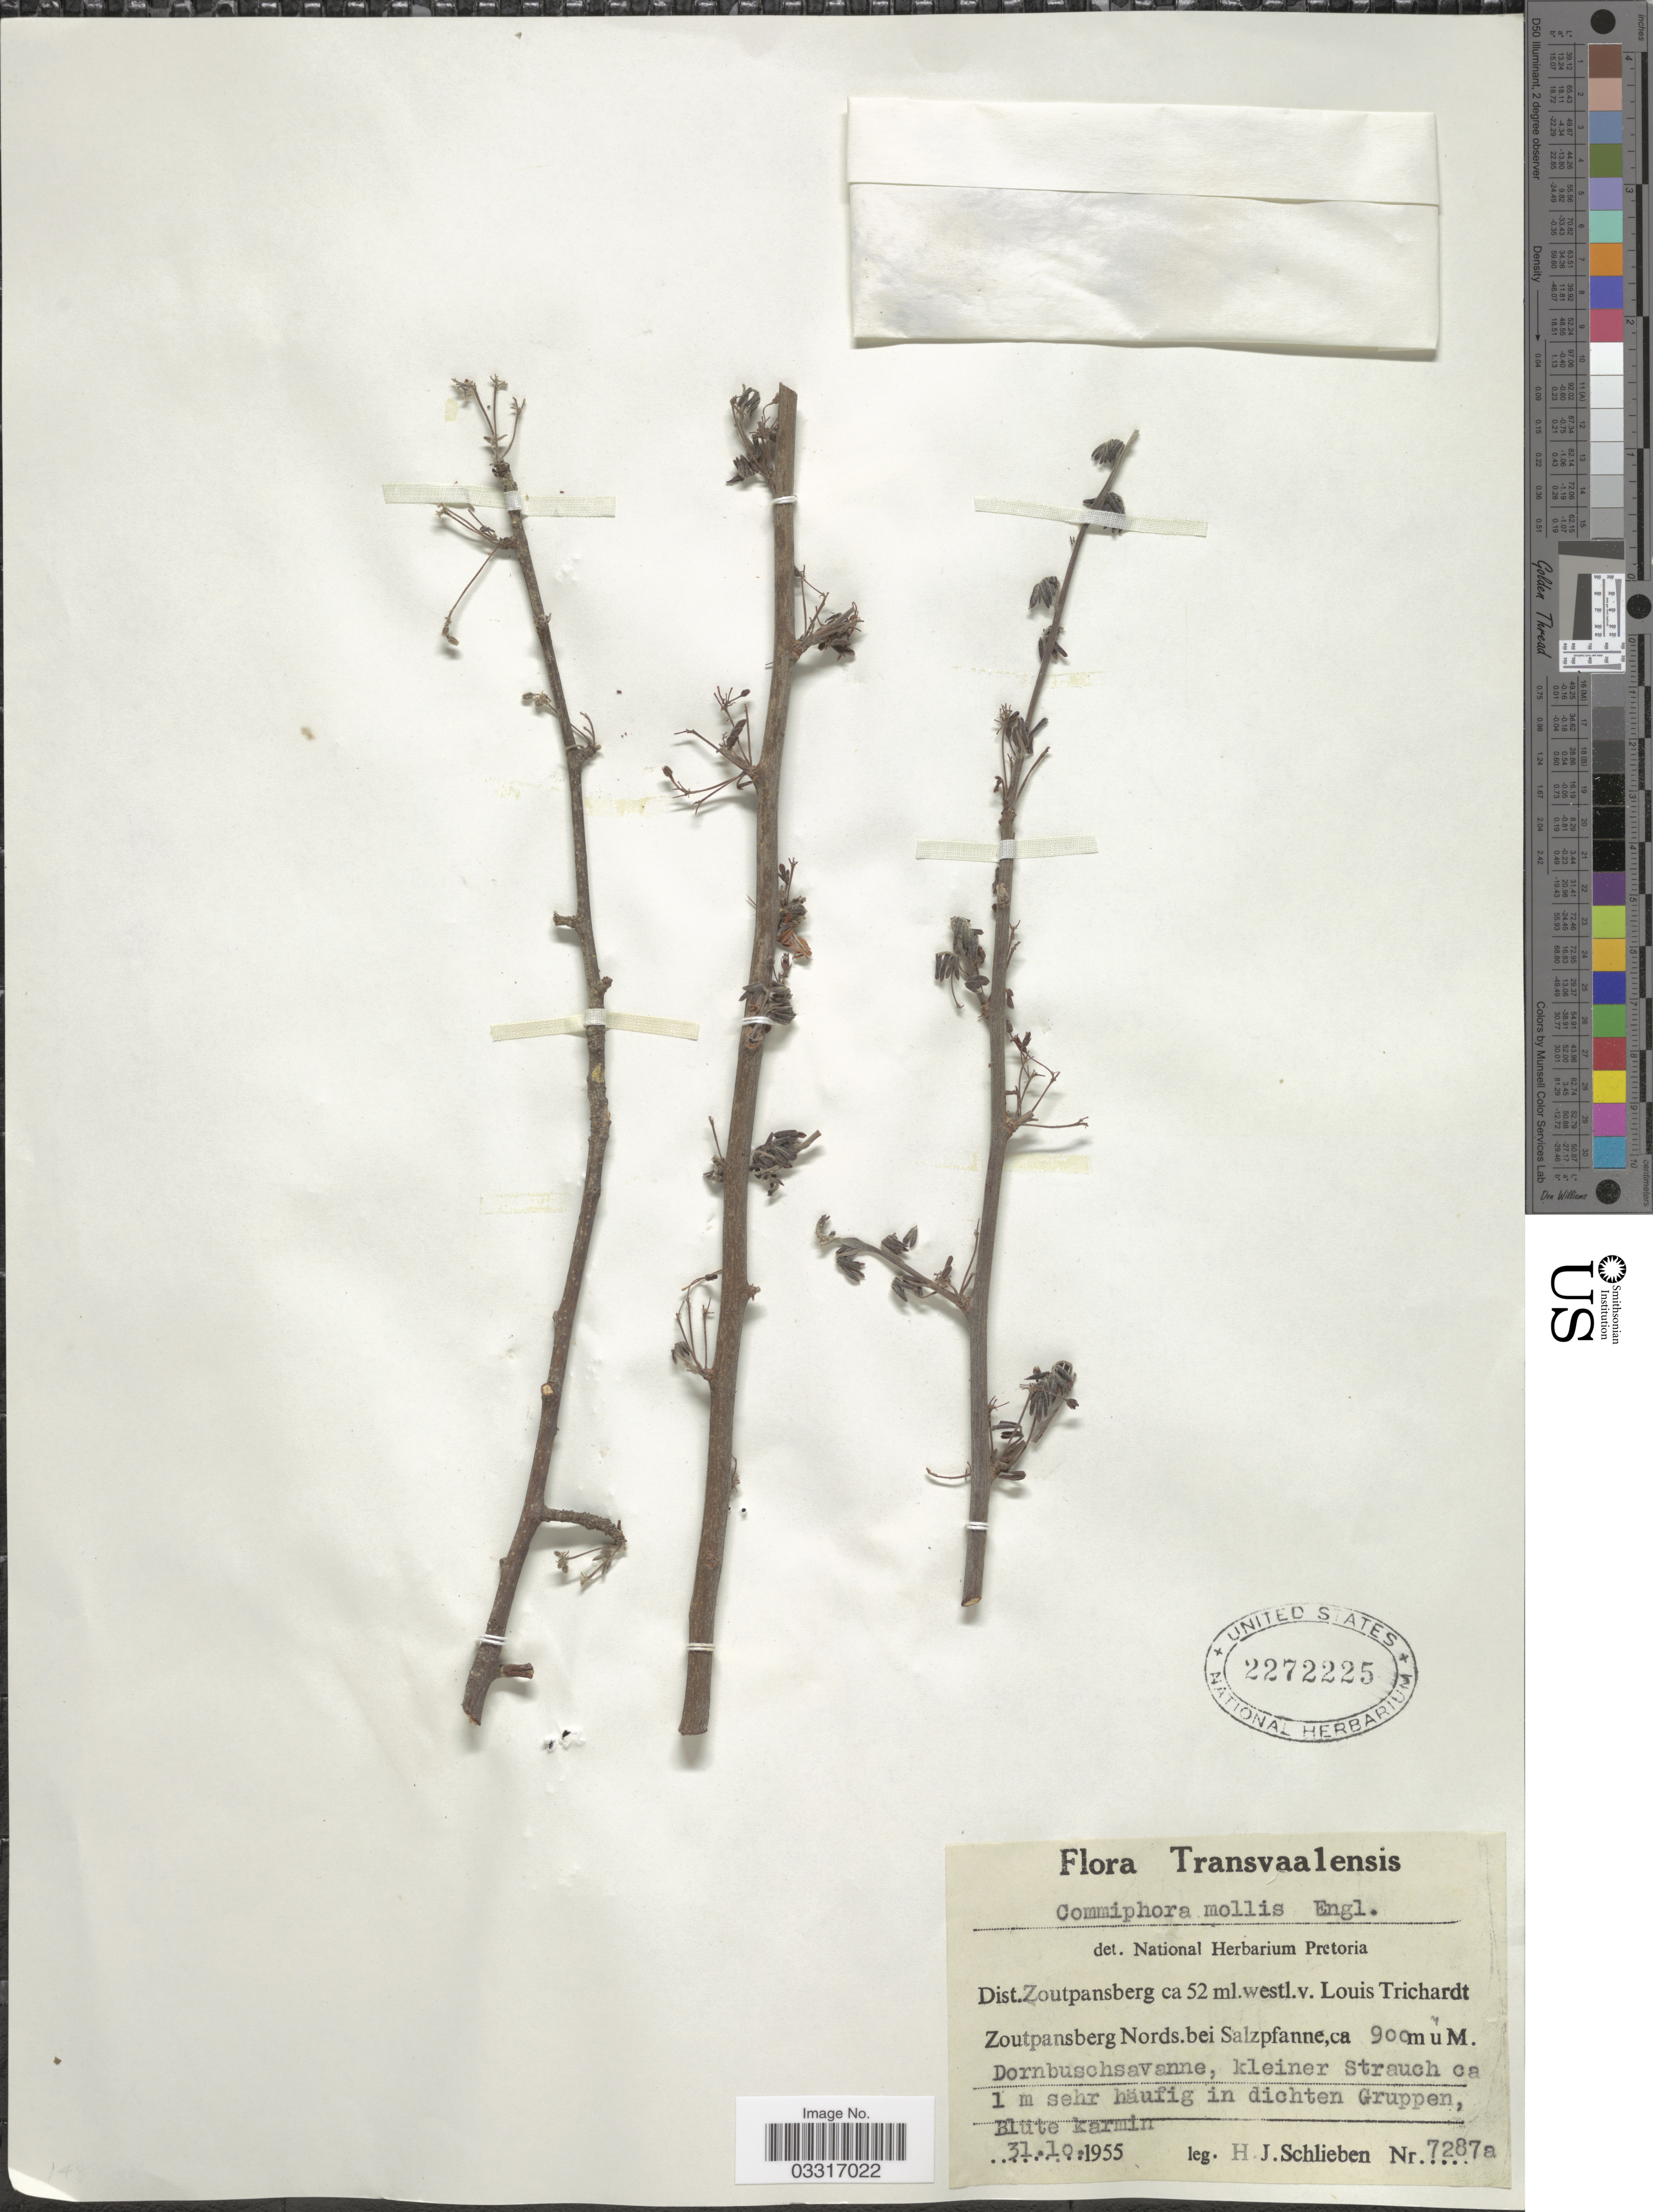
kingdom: Plantae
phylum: Tracheophyta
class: Magnoliopsida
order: Sapindales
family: Burseraceae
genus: Commiphora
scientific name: Commiphora mollis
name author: (Oliv.) Engl.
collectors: H. J. Schlieben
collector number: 7287a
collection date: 1955-10-31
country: South Africa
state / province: Limpopo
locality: Transvaalensis. Dist. Zoutpansberg ca 52 ml.westl.v. Louis Trichardt Zoutpansberg Nords.bei Salzpfanne.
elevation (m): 900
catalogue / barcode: US 2272225